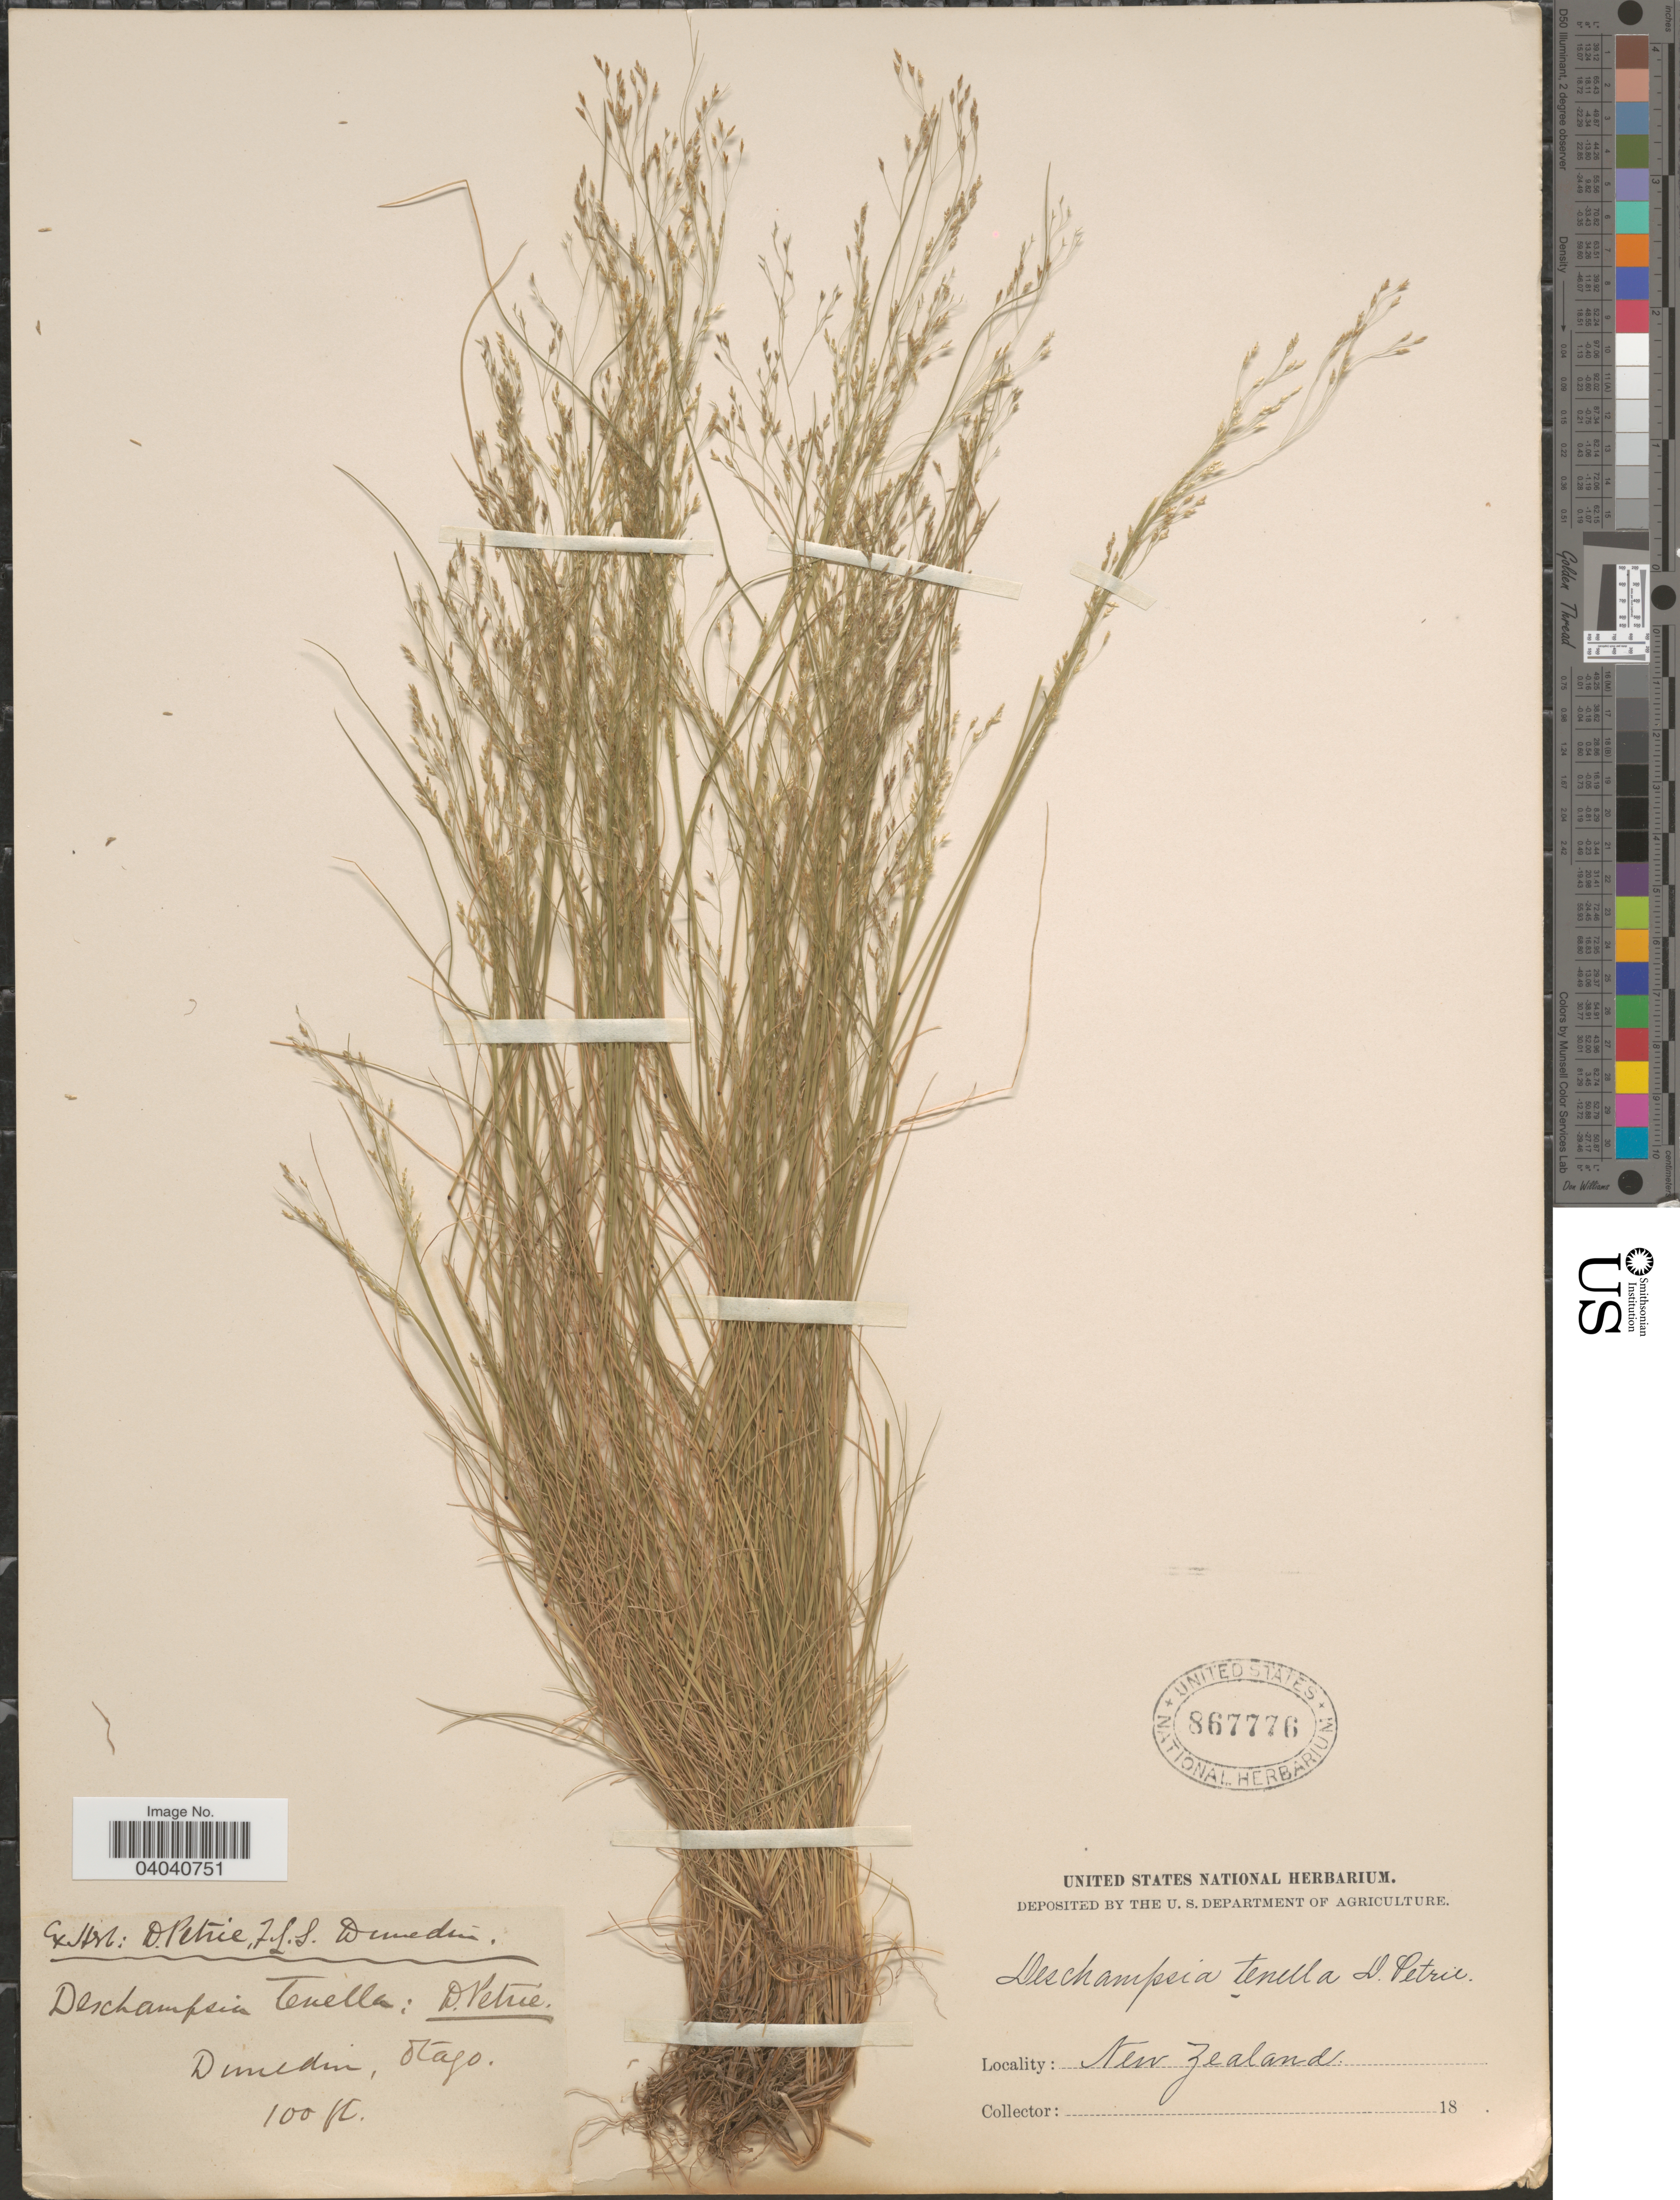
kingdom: Plantae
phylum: Tracheophyta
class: Liliopsida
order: Poales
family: Poaceae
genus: Deschampsia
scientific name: Deschampsia tenella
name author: Phil.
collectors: Ex Herb D. Petrie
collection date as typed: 18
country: New Zealand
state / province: Otago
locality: Dunedin, Otago.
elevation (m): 30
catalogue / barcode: US 867776